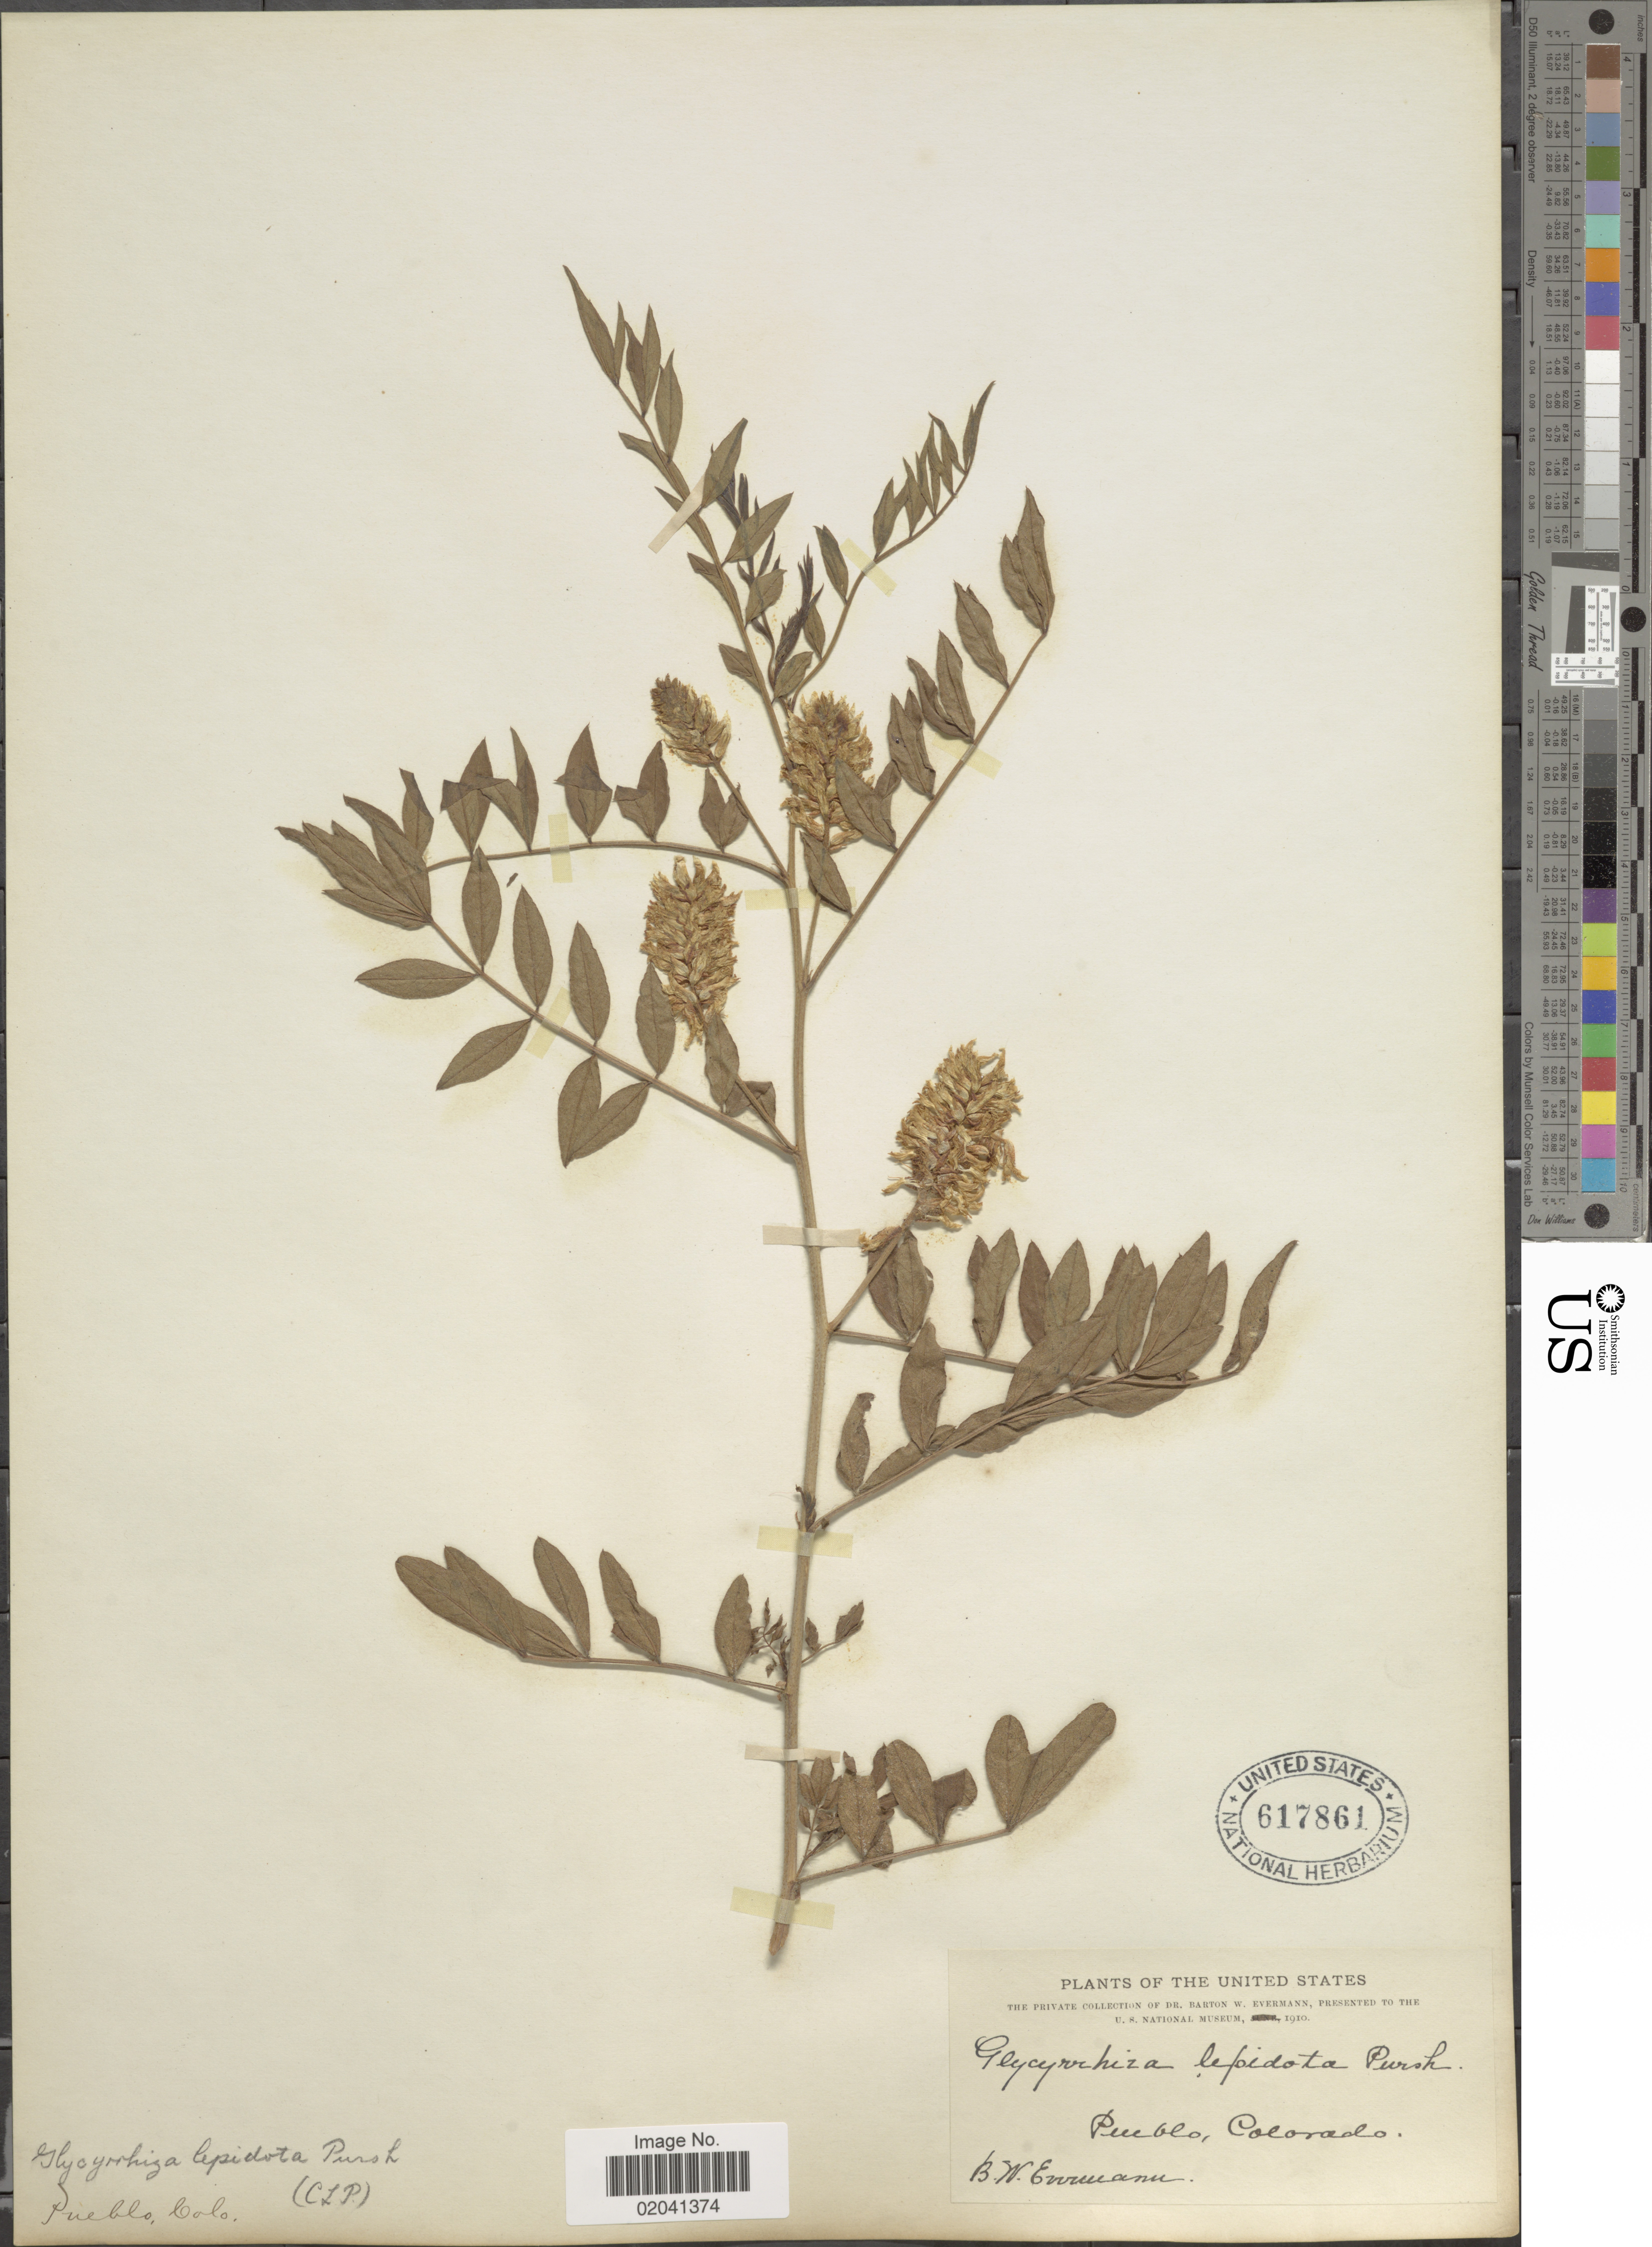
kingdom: Plantae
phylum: Tracheophyta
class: Magnoliopsida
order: Fabales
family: Fabaceae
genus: Glycyrrhiza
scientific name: Glycyrrhiza lepidota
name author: Pursh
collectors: B. W. Evermann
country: United States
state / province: Colorado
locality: Puebla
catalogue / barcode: US 617861